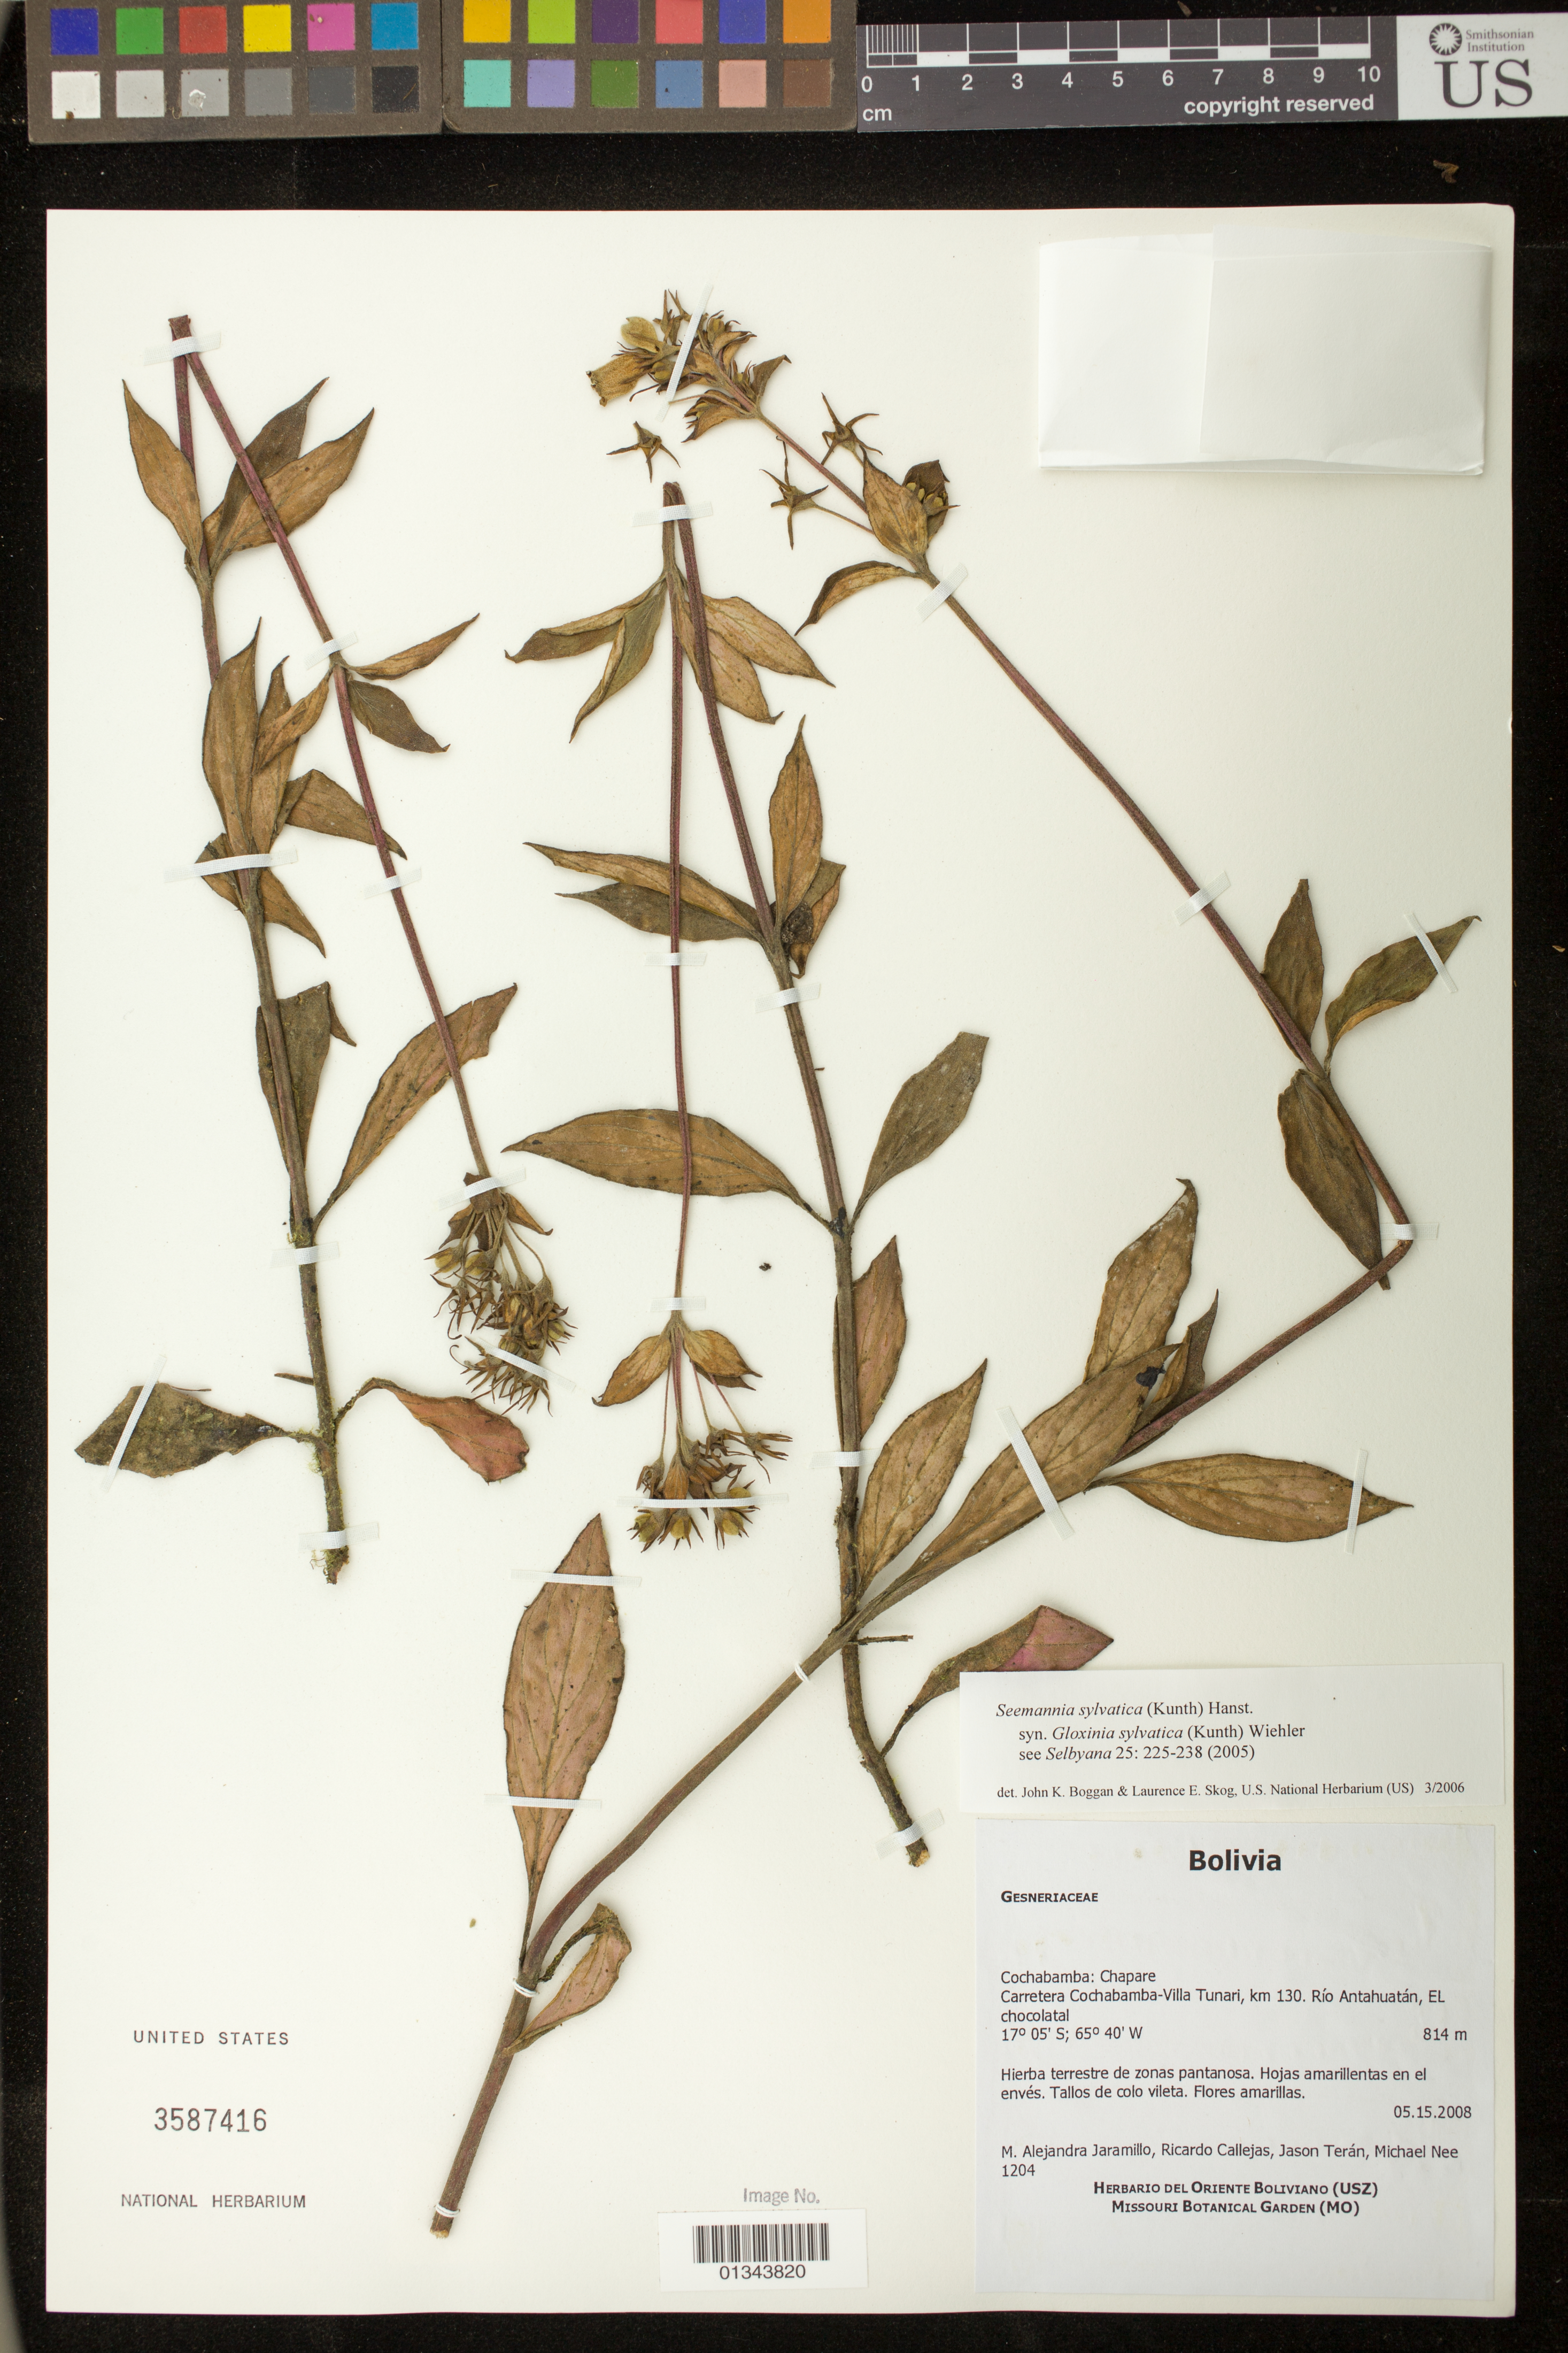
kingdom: Plantae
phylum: Tracheophyta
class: Magnoliopsida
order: Lamiales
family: Gesneriaceae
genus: Seemannia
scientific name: Seemannia sylvatica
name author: (Kunth) Hanst.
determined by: Boggan, J. K.; Skog, L. E.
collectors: M. A. Jaramillo, R. Callejas, J. Teran & M. Nee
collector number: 1204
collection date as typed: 05.15.2008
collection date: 2008-05-15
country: Bolivia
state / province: Cochabamba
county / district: Chaparé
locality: Carretera Cochabamba-Villa Tunari, km 130. Rio Antahuatan, El Chocolatal.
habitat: Hierba terrestre de zonas pantanosa.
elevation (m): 814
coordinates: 17 05 S, 65 40 W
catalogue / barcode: US 3587416